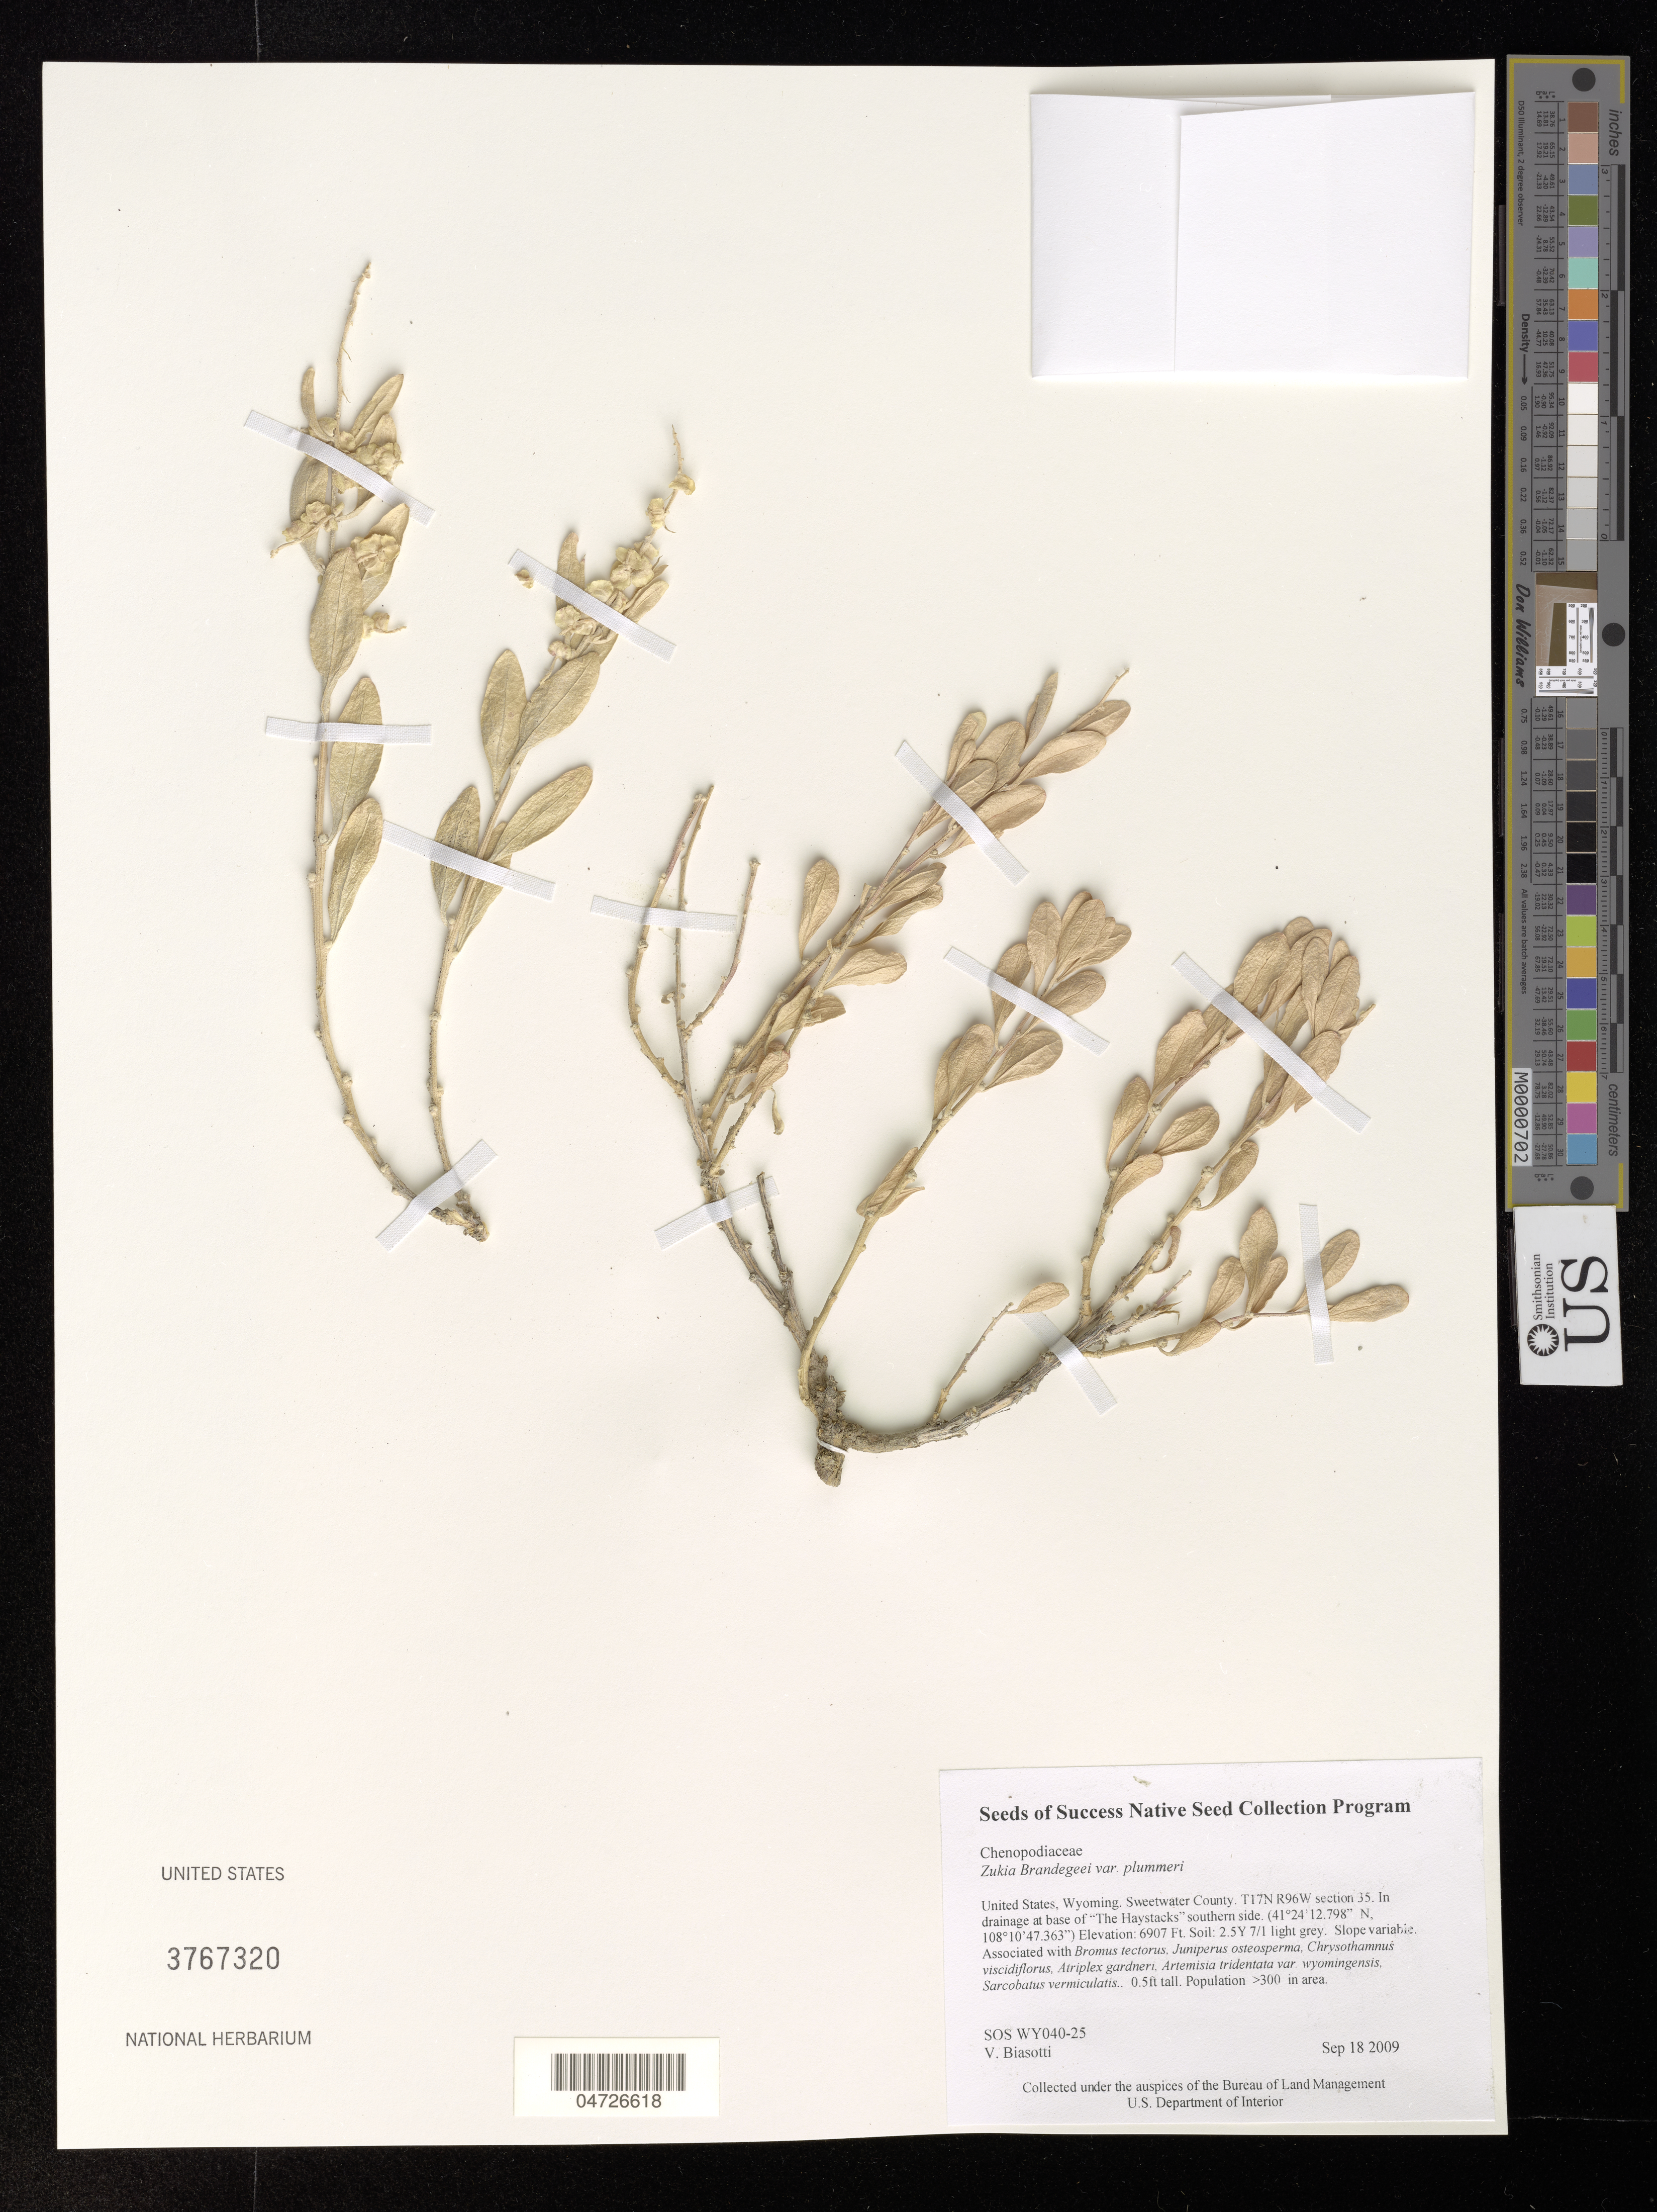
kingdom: Plantae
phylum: Tracheophyta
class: Magnoliopsida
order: Caryophyllales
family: Amaranthaceae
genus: Zuckia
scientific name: Zuckia brandegeei var. plummeri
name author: (Stutz & S.C. Sand.) Dorn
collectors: V. Biasotti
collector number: SOS WY040-25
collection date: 2009-09-18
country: United States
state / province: Wyoming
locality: Sweetwater County. T17N R96W section 35. In drainage at base of "The Haystacks" southern side.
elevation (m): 2105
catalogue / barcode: US 3767320